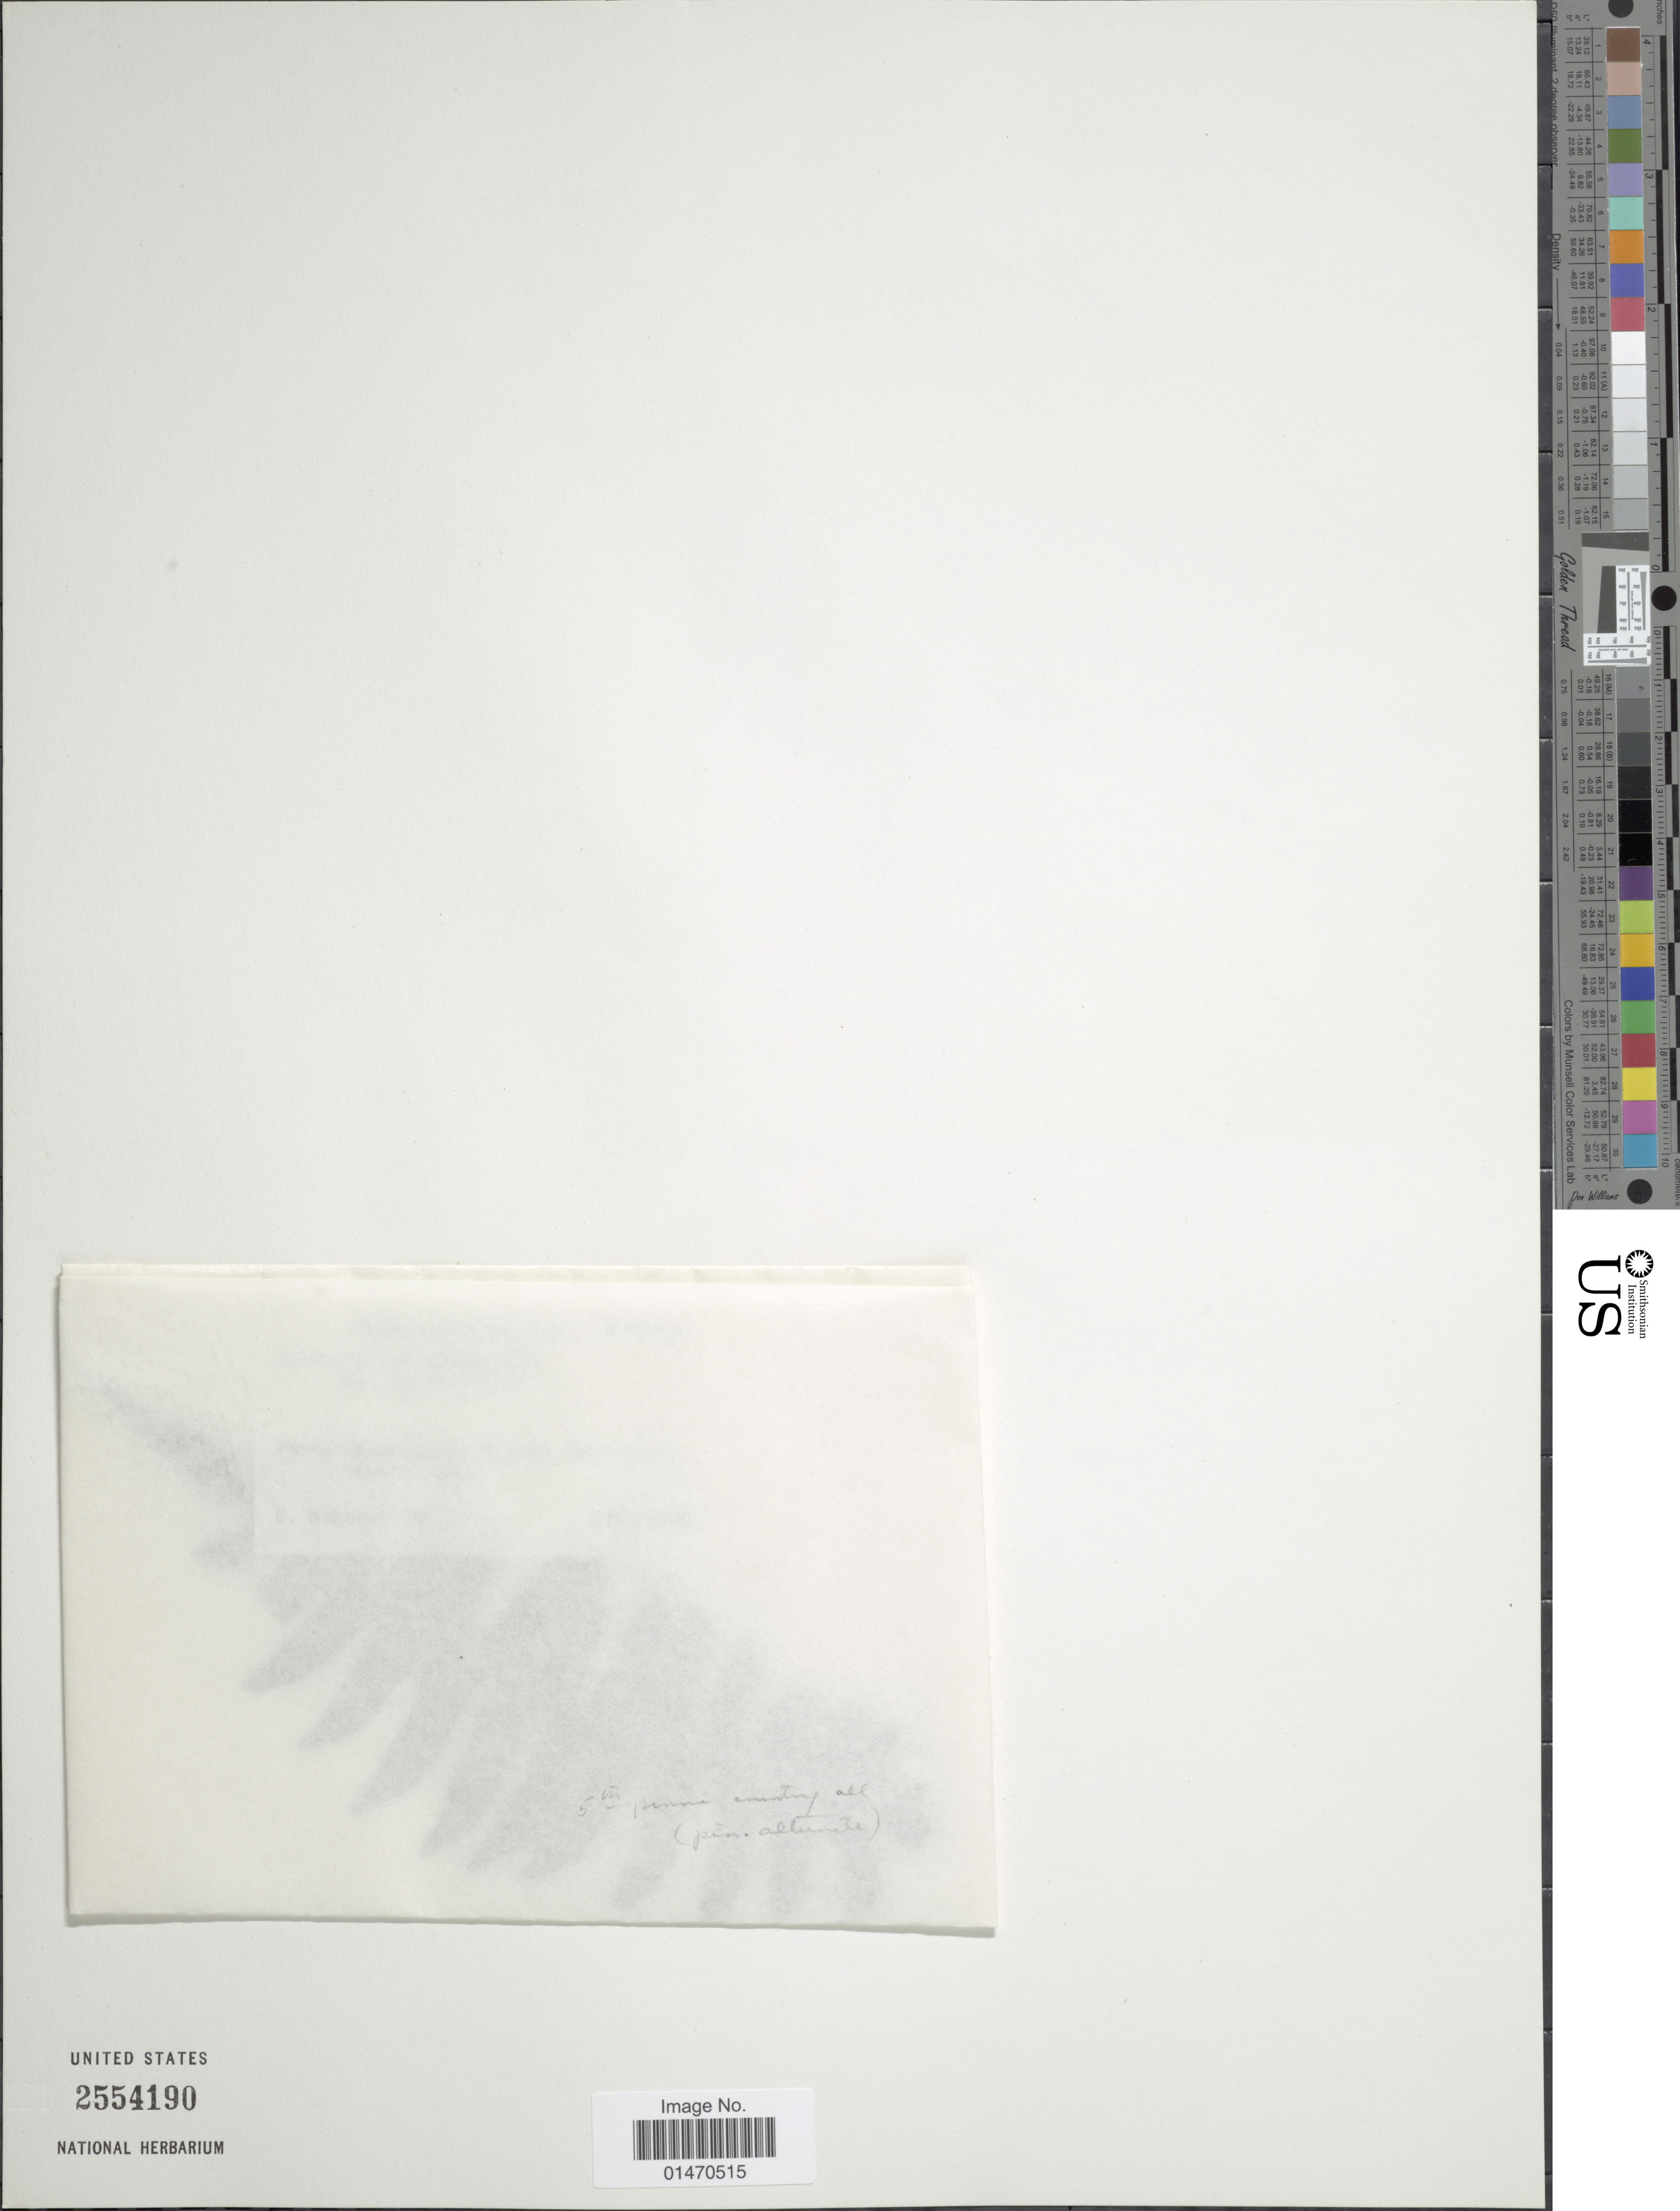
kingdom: Plantae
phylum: Tracheophyta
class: Polypodiopsida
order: Polypodiales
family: Pteridaceae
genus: Adiantum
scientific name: Adiantum latifolium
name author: Lam.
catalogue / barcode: US 2554190